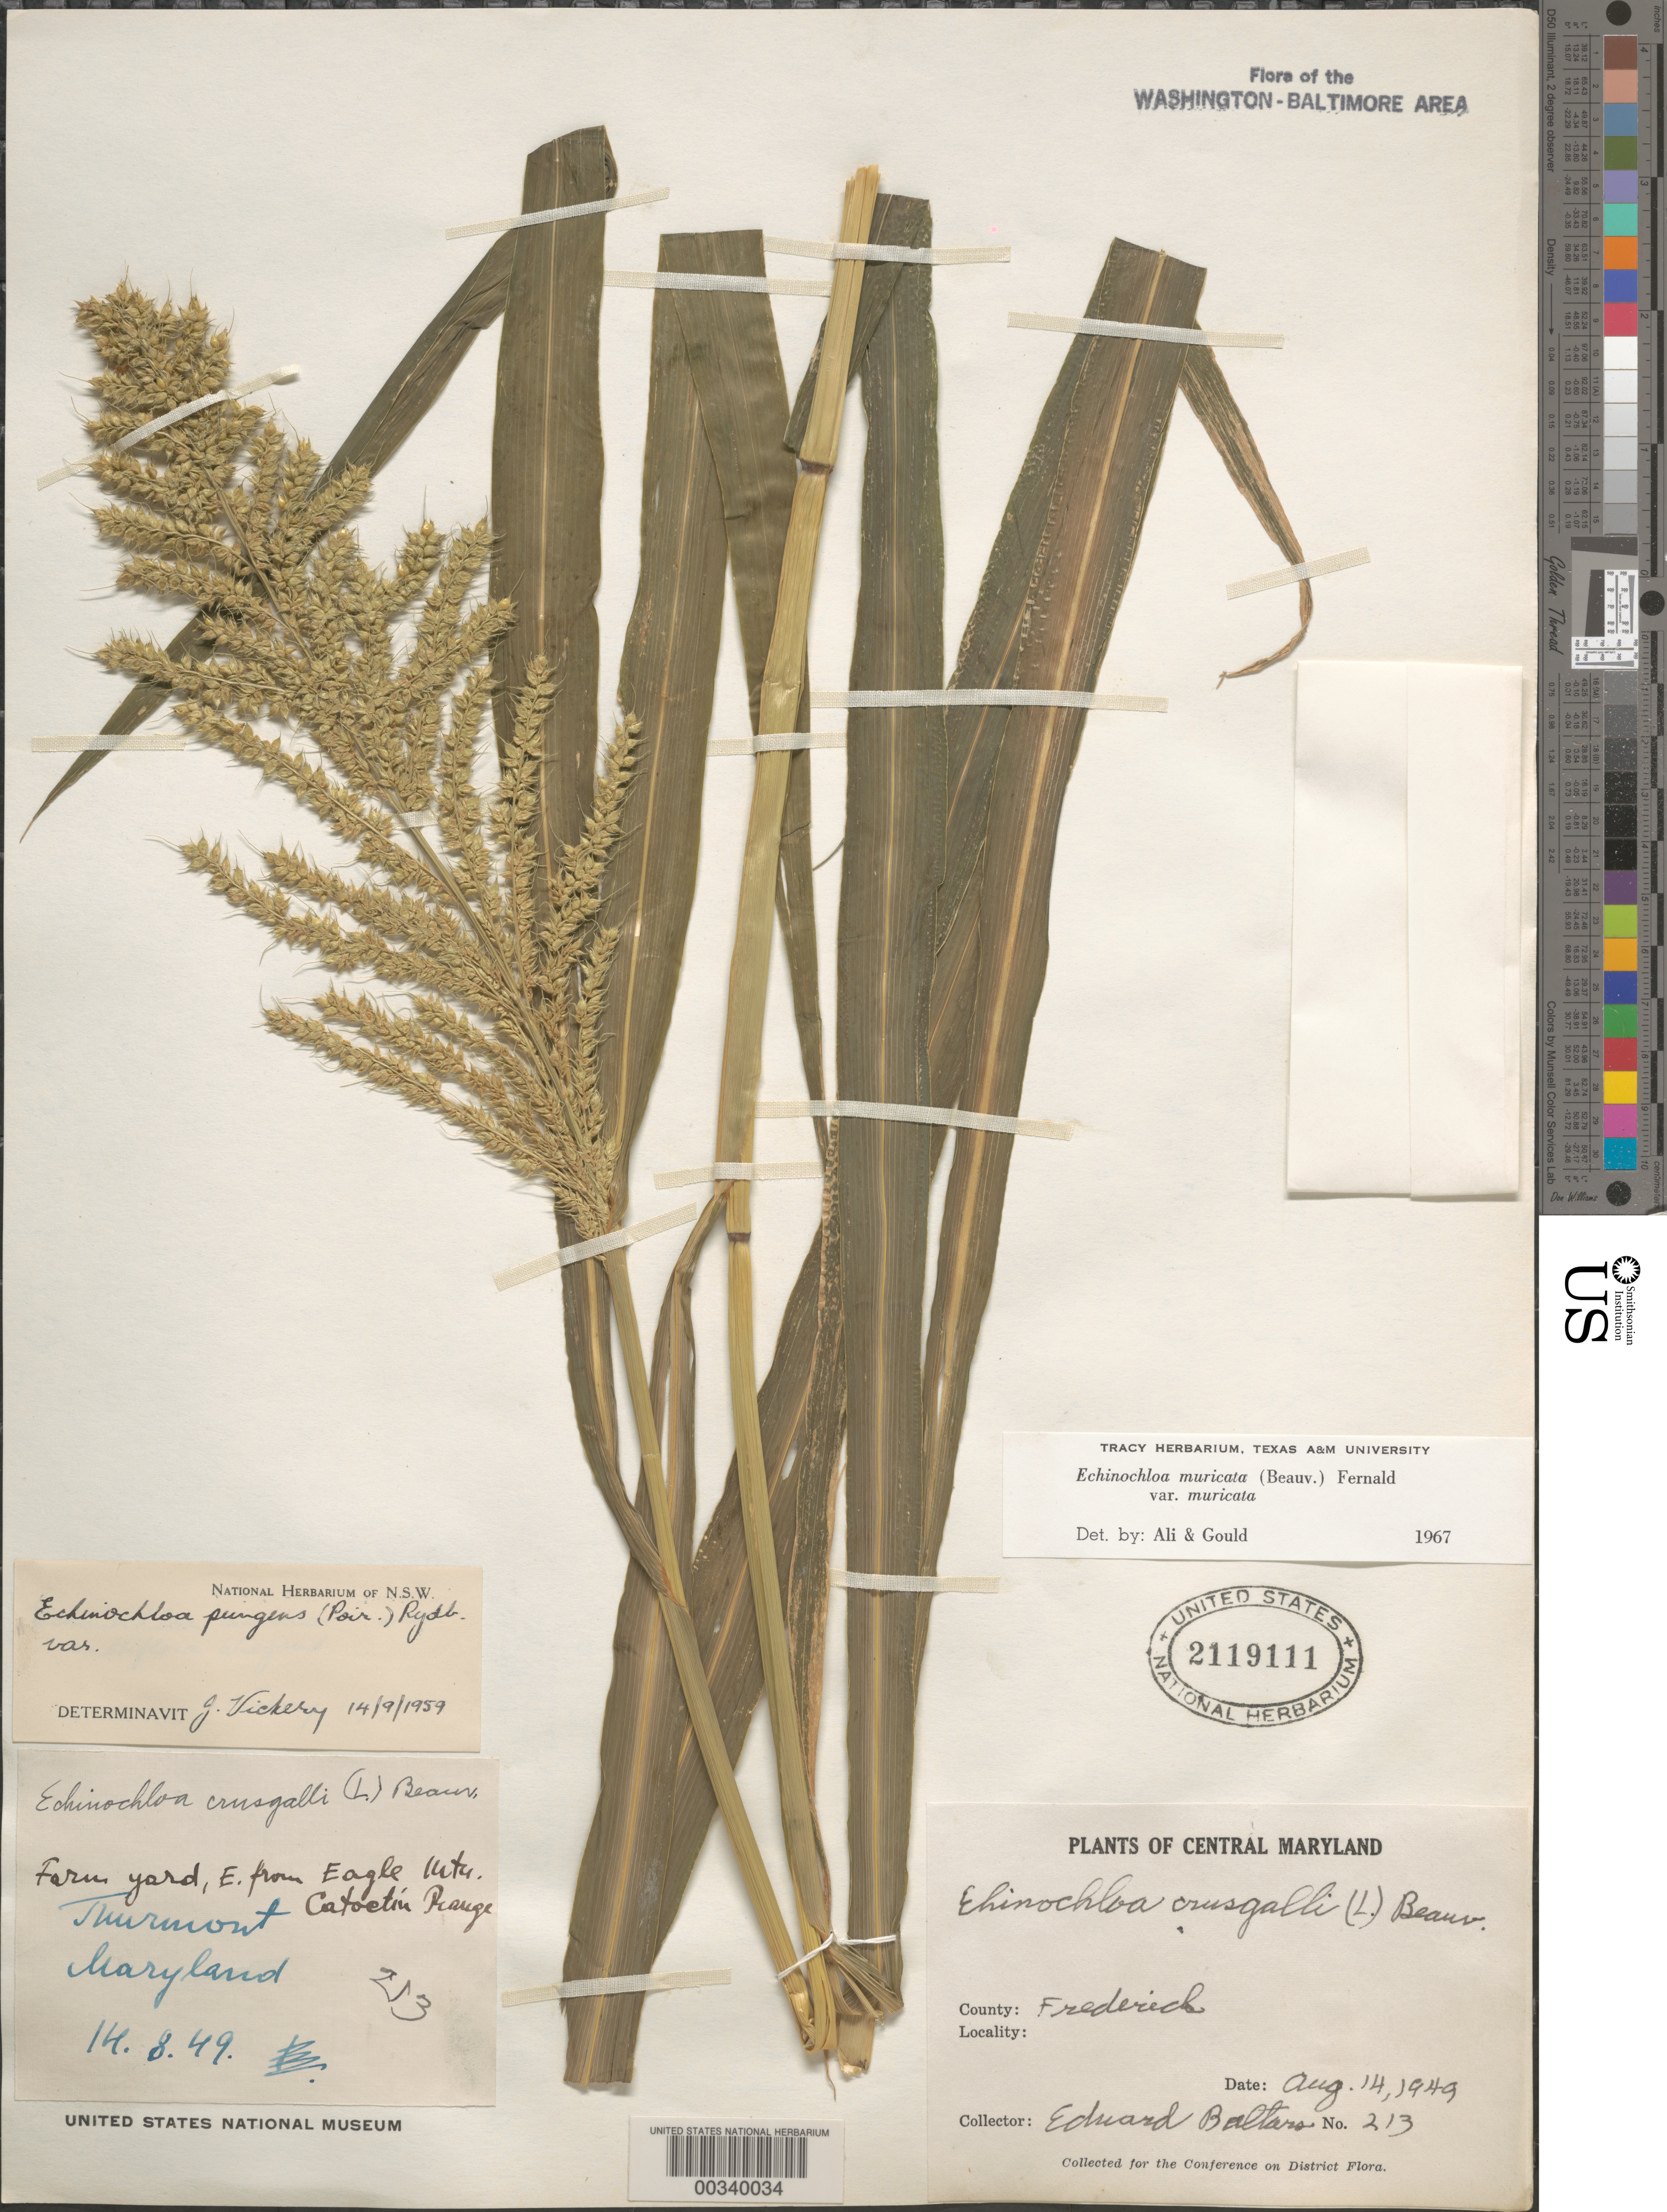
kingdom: Plantae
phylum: Tracheophyta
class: Liliopsida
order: Poales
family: Poaceae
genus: Echinochloa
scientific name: Echinochloa muricata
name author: (P. Beauv.) Fernald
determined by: Ali, M. A.; Gould, F. W.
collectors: E. Baltars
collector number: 213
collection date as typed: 14 Aug 1949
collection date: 1949-08-14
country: United States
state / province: Maryland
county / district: Frederick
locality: Thurmont, E of Eagle Mts.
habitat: Farm yard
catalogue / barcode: US 2119111